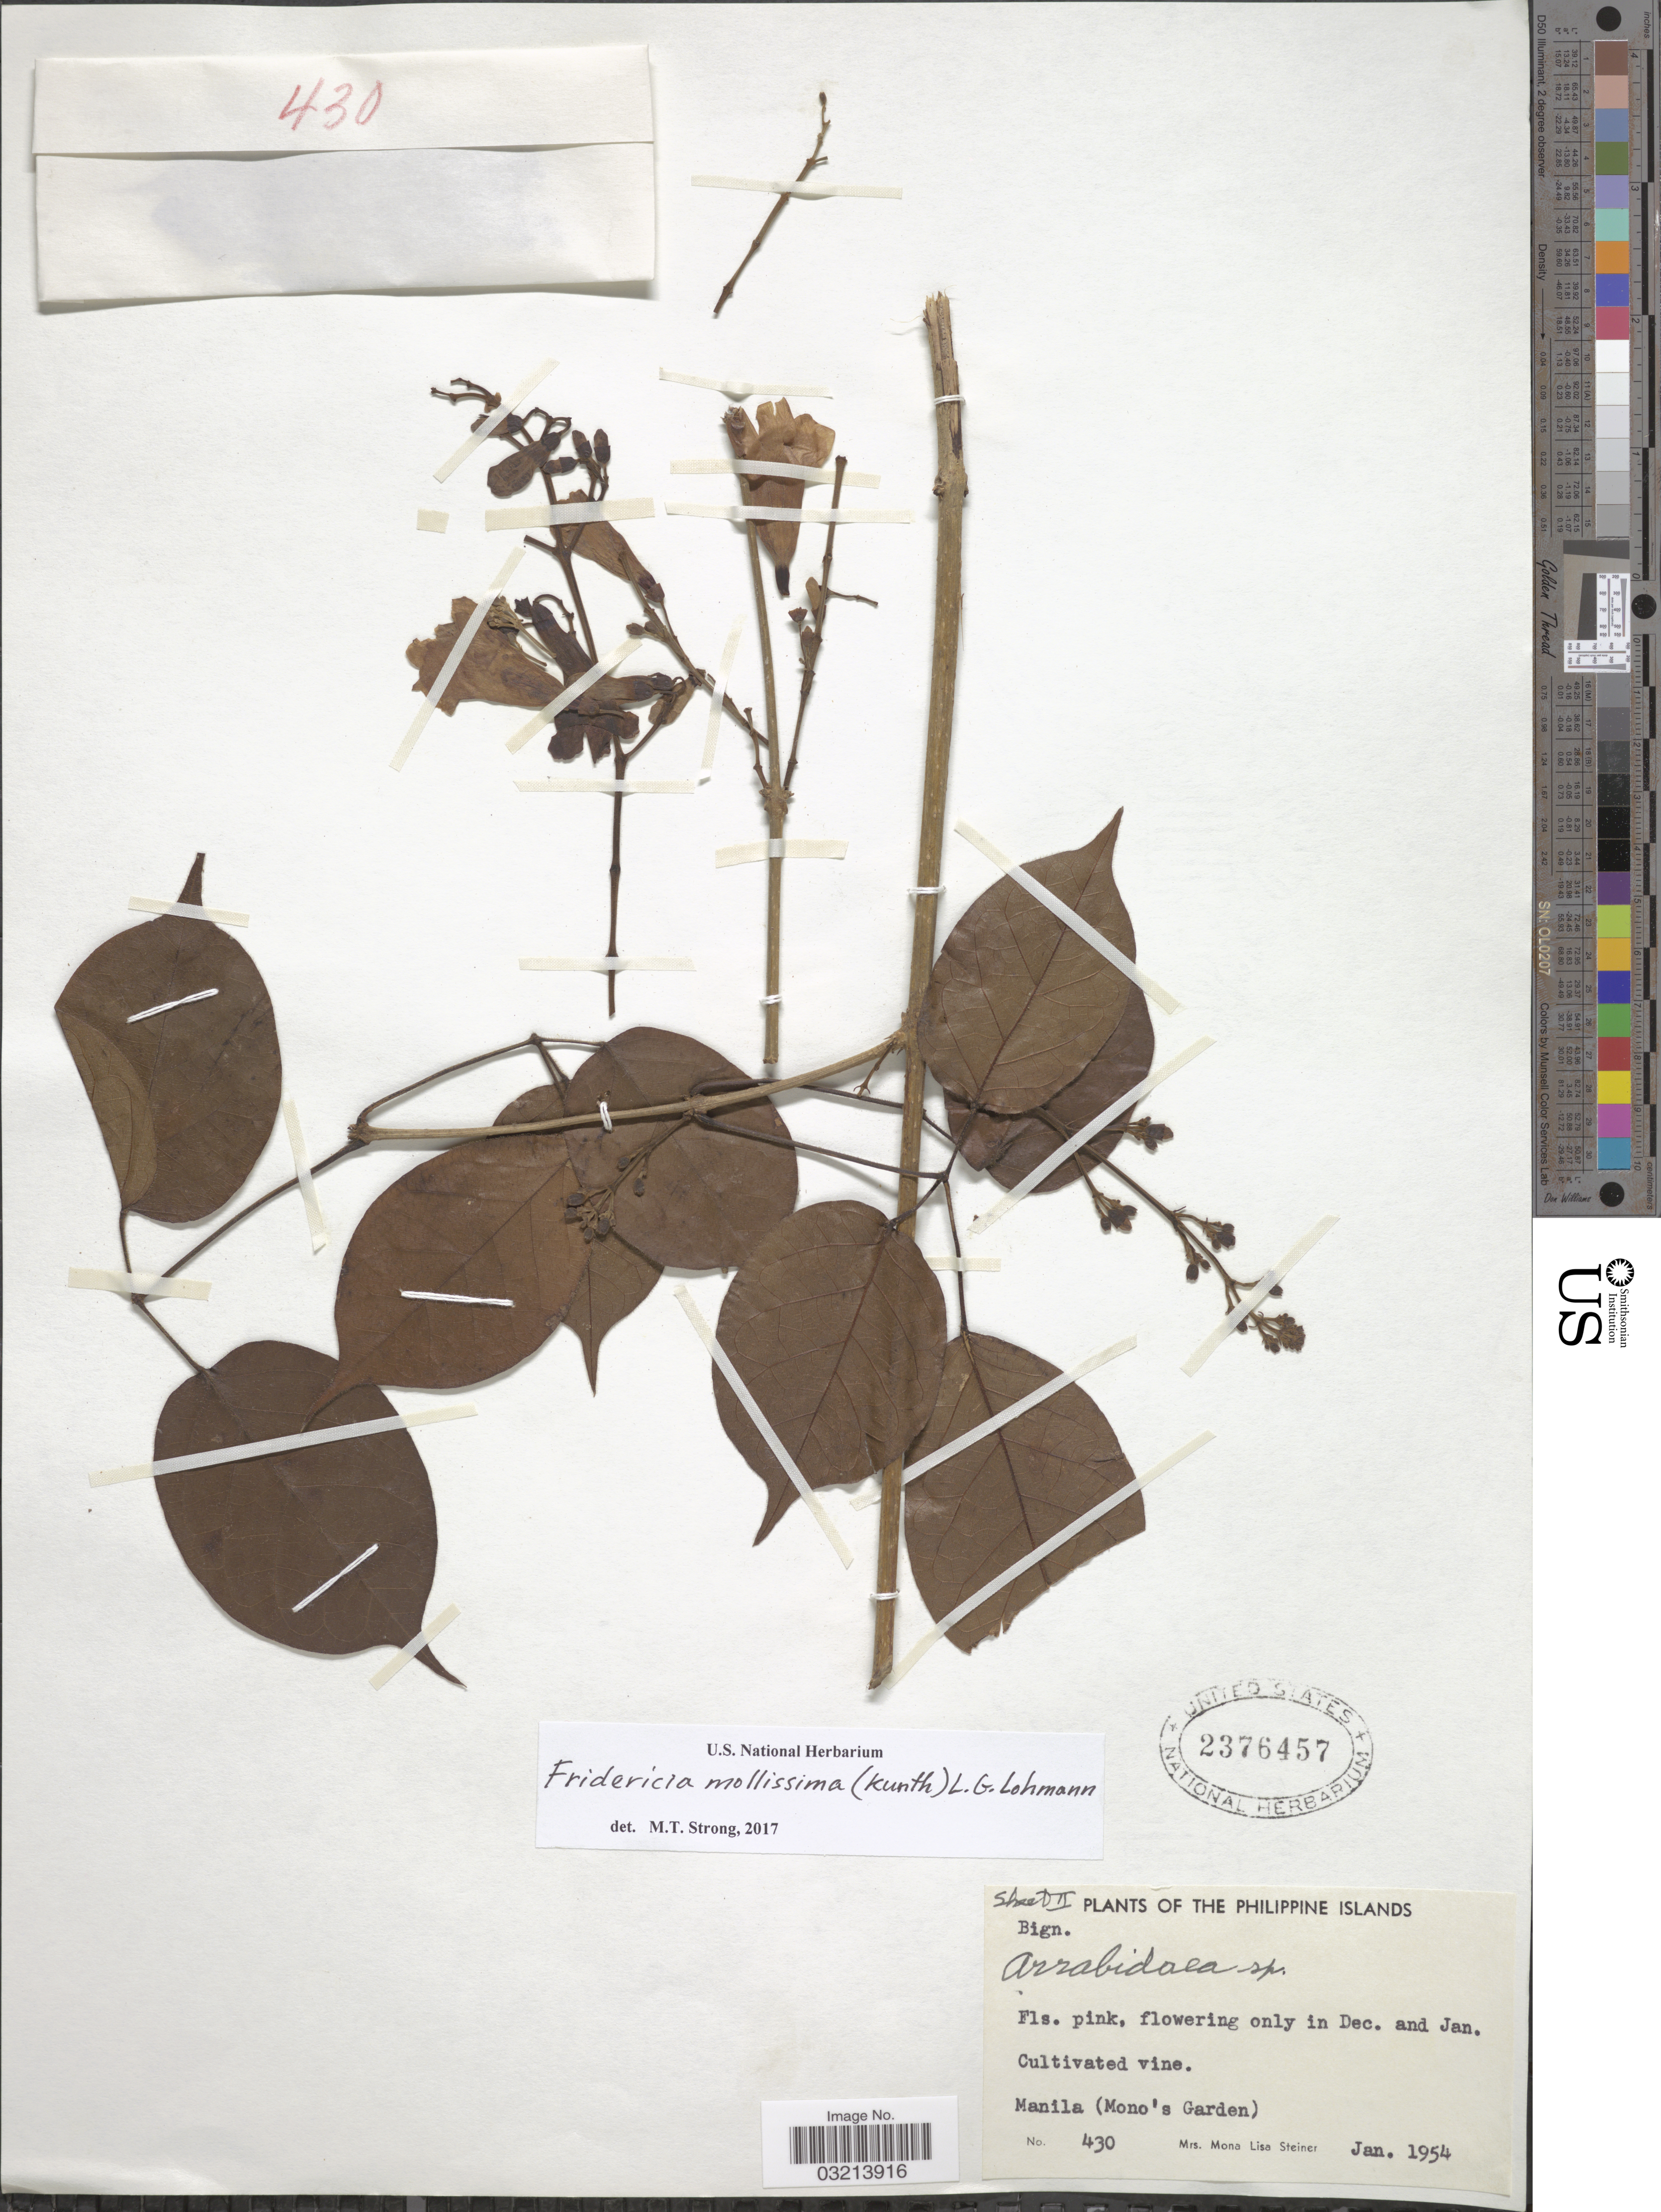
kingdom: Plantae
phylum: Tracheophyta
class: Magnoliopsida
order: Lamiales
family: Bignoniaceae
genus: Fridericia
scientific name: Fridericia mollissima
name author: (Kunth) L.G. Lohmann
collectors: M. Steiner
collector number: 430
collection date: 1954-01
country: Philippines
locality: The Philippine Islands. Manila (Mono's Garden).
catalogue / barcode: US 2376457